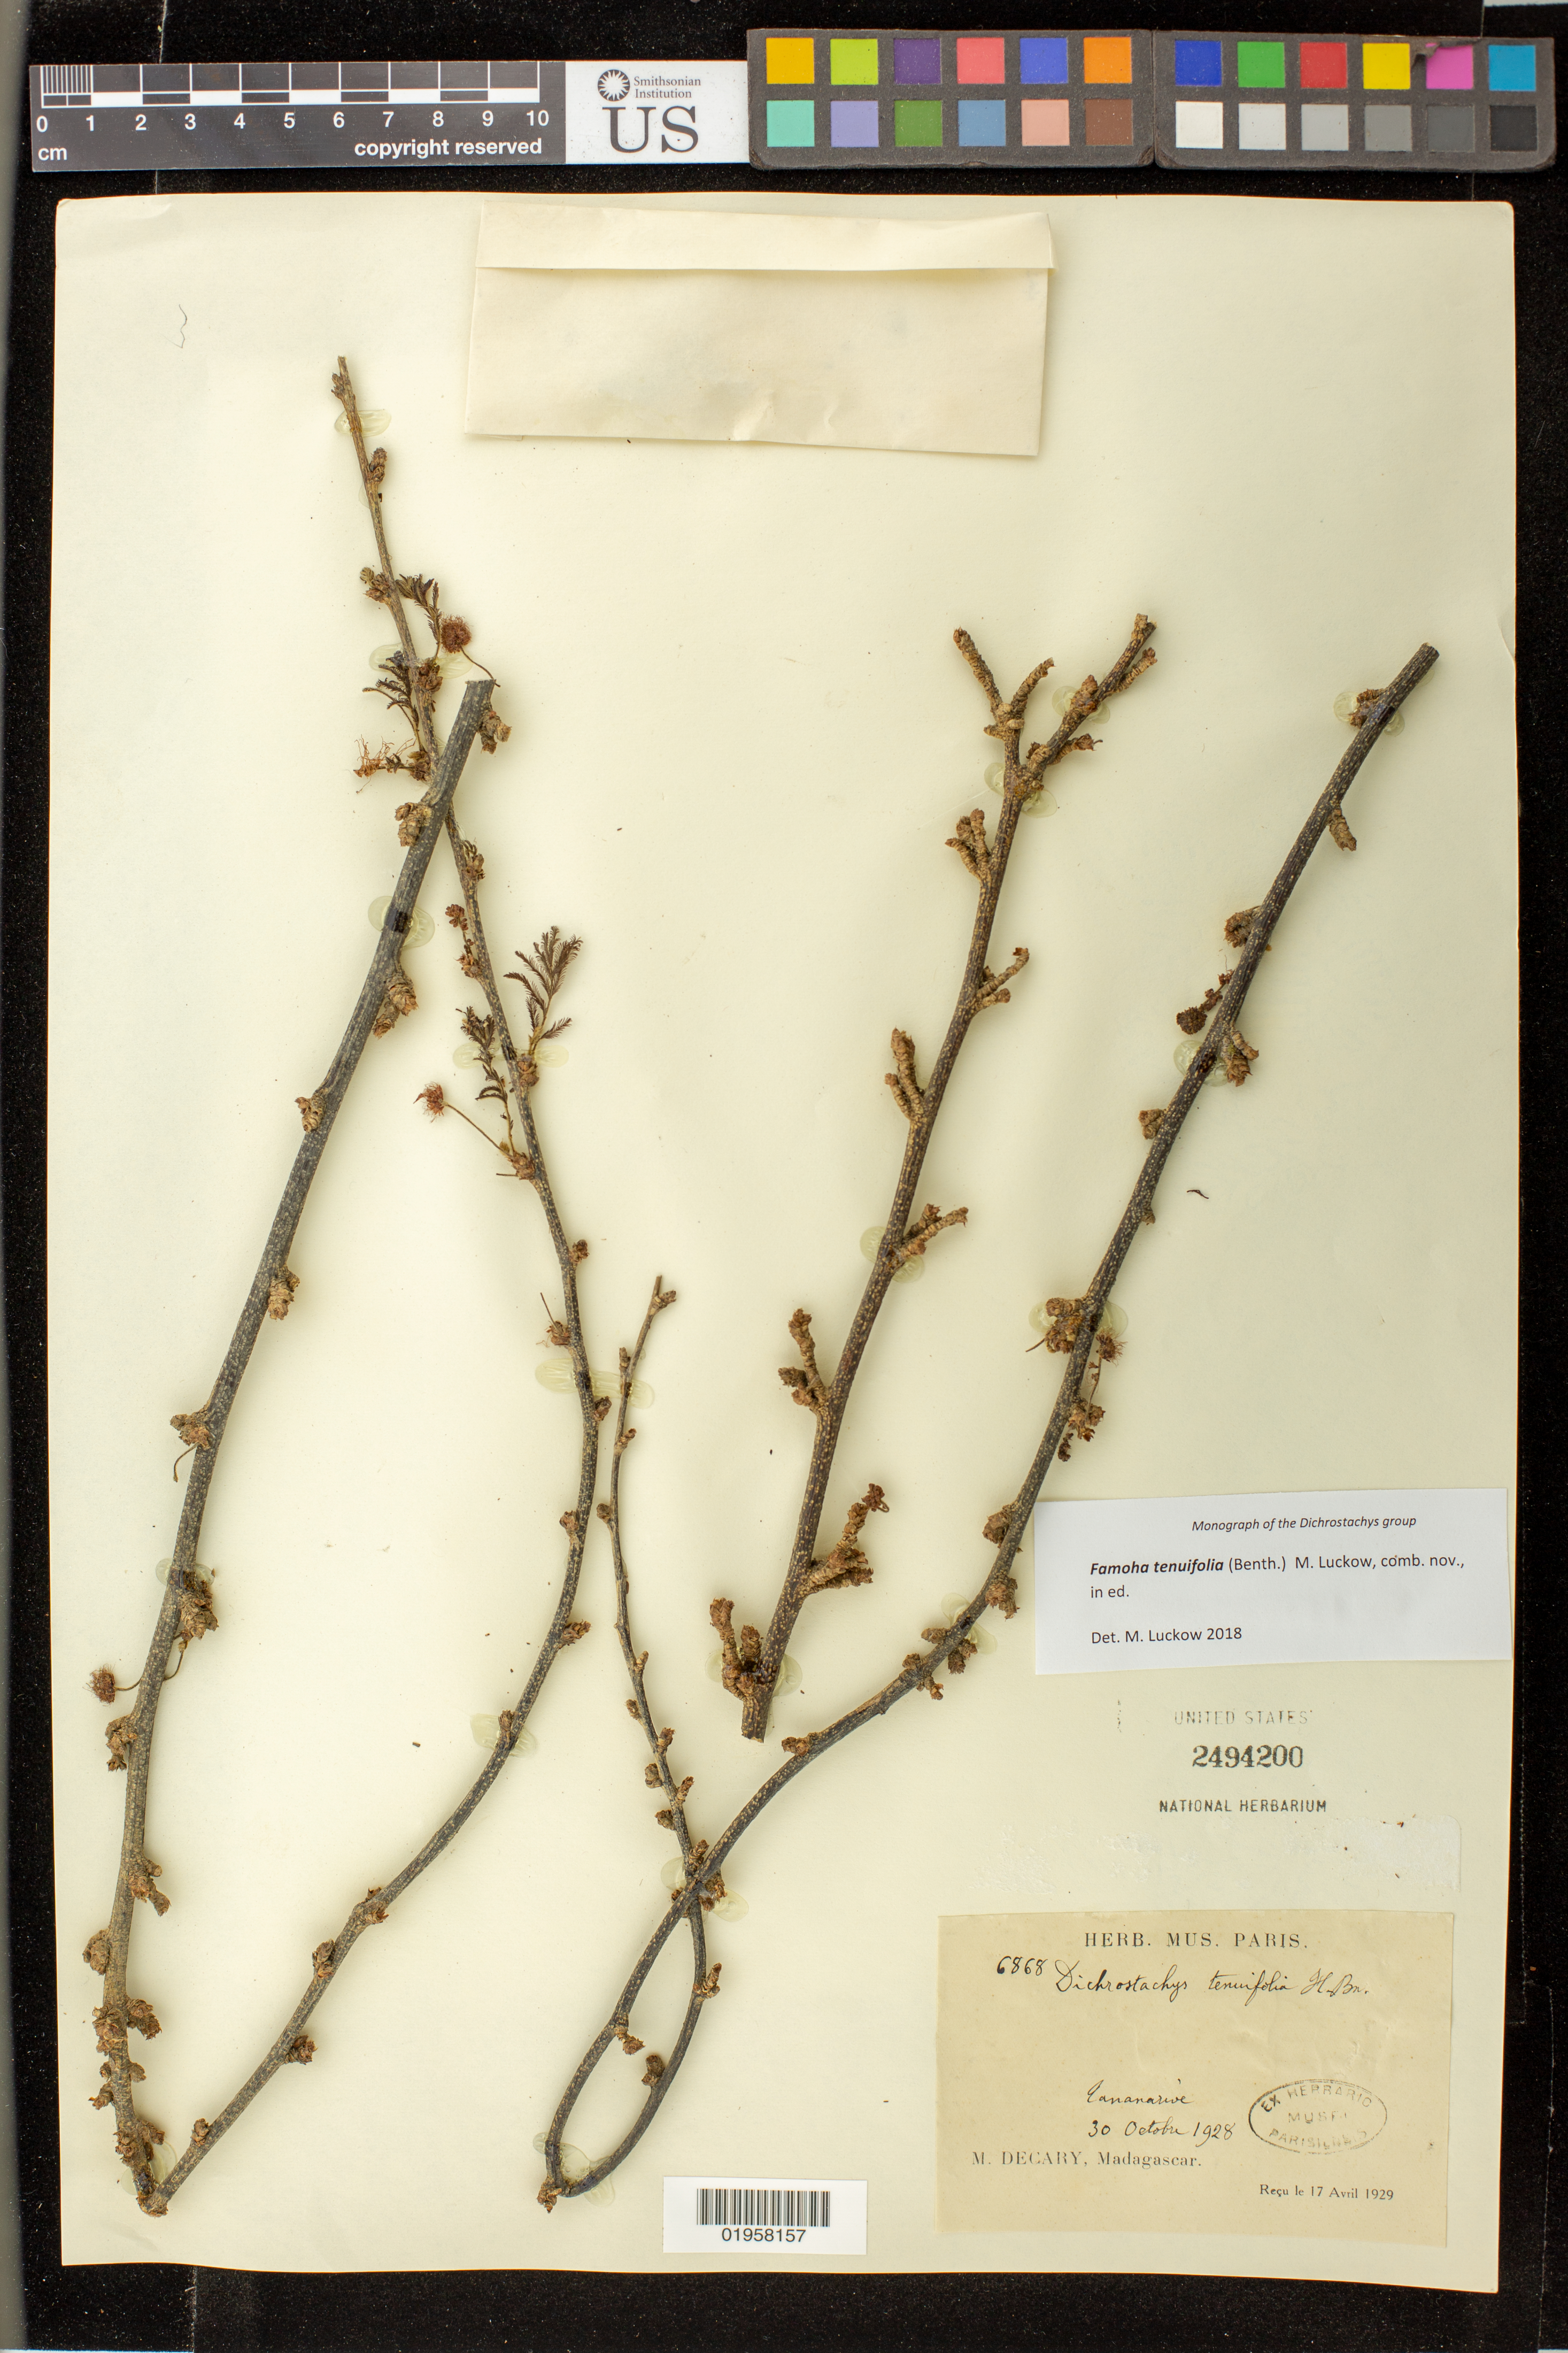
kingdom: Plantae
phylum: Tracheophyta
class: Magnoliopsida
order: Fabales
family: Fabaceae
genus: Dichrostachys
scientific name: Dichrostachys tenuifolia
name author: Benth.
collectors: R. Decary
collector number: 6868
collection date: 1928-10-30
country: Madagascar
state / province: Analamanga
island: Madagascar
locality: Tananarive [Antananarivo]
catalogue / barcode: US 2494200